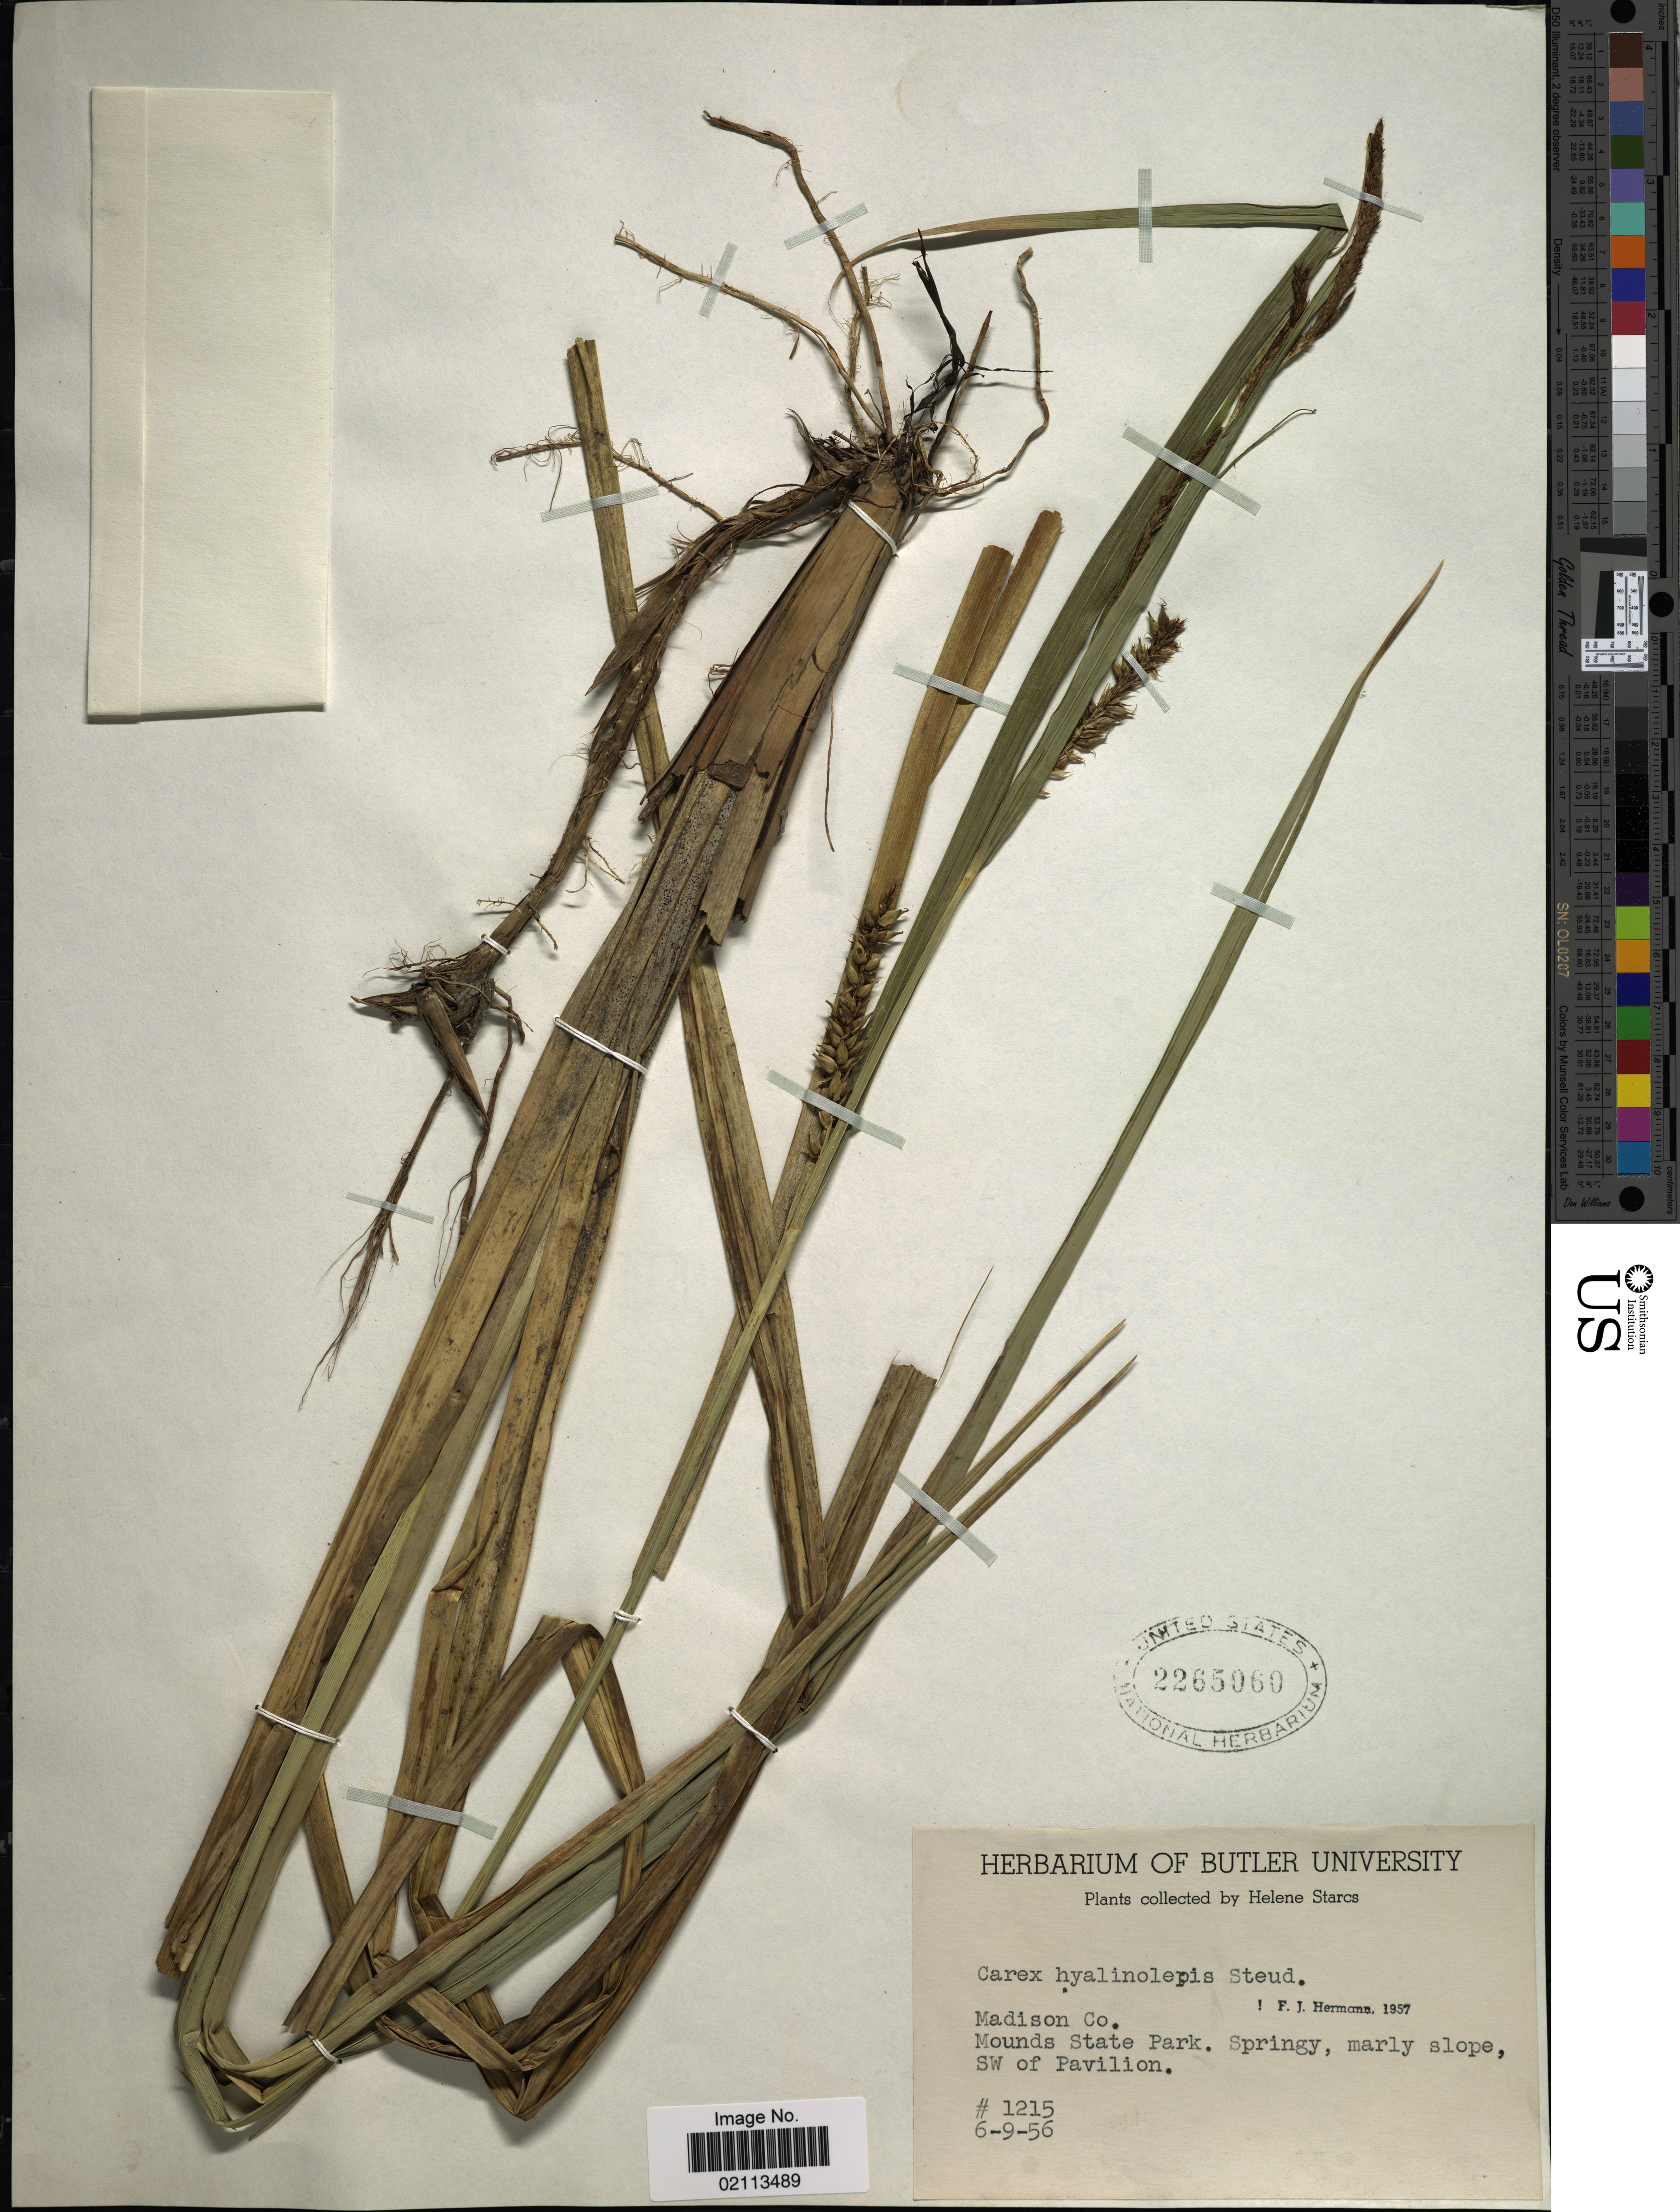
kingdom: Plantae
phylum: Tracheophyta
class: Liliopsida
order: Poales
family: Cyperaceae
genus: Carex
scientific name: Carex hyalinolepis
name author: Steud.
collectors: H. Starcs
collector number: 1215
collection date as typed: Transcribed d/m/y: 6/9/56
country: United States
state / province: Indiana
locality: Madison Co, Mounds State Park. Springy, marly slope, SW of Pavilion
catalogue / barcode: US 2265060